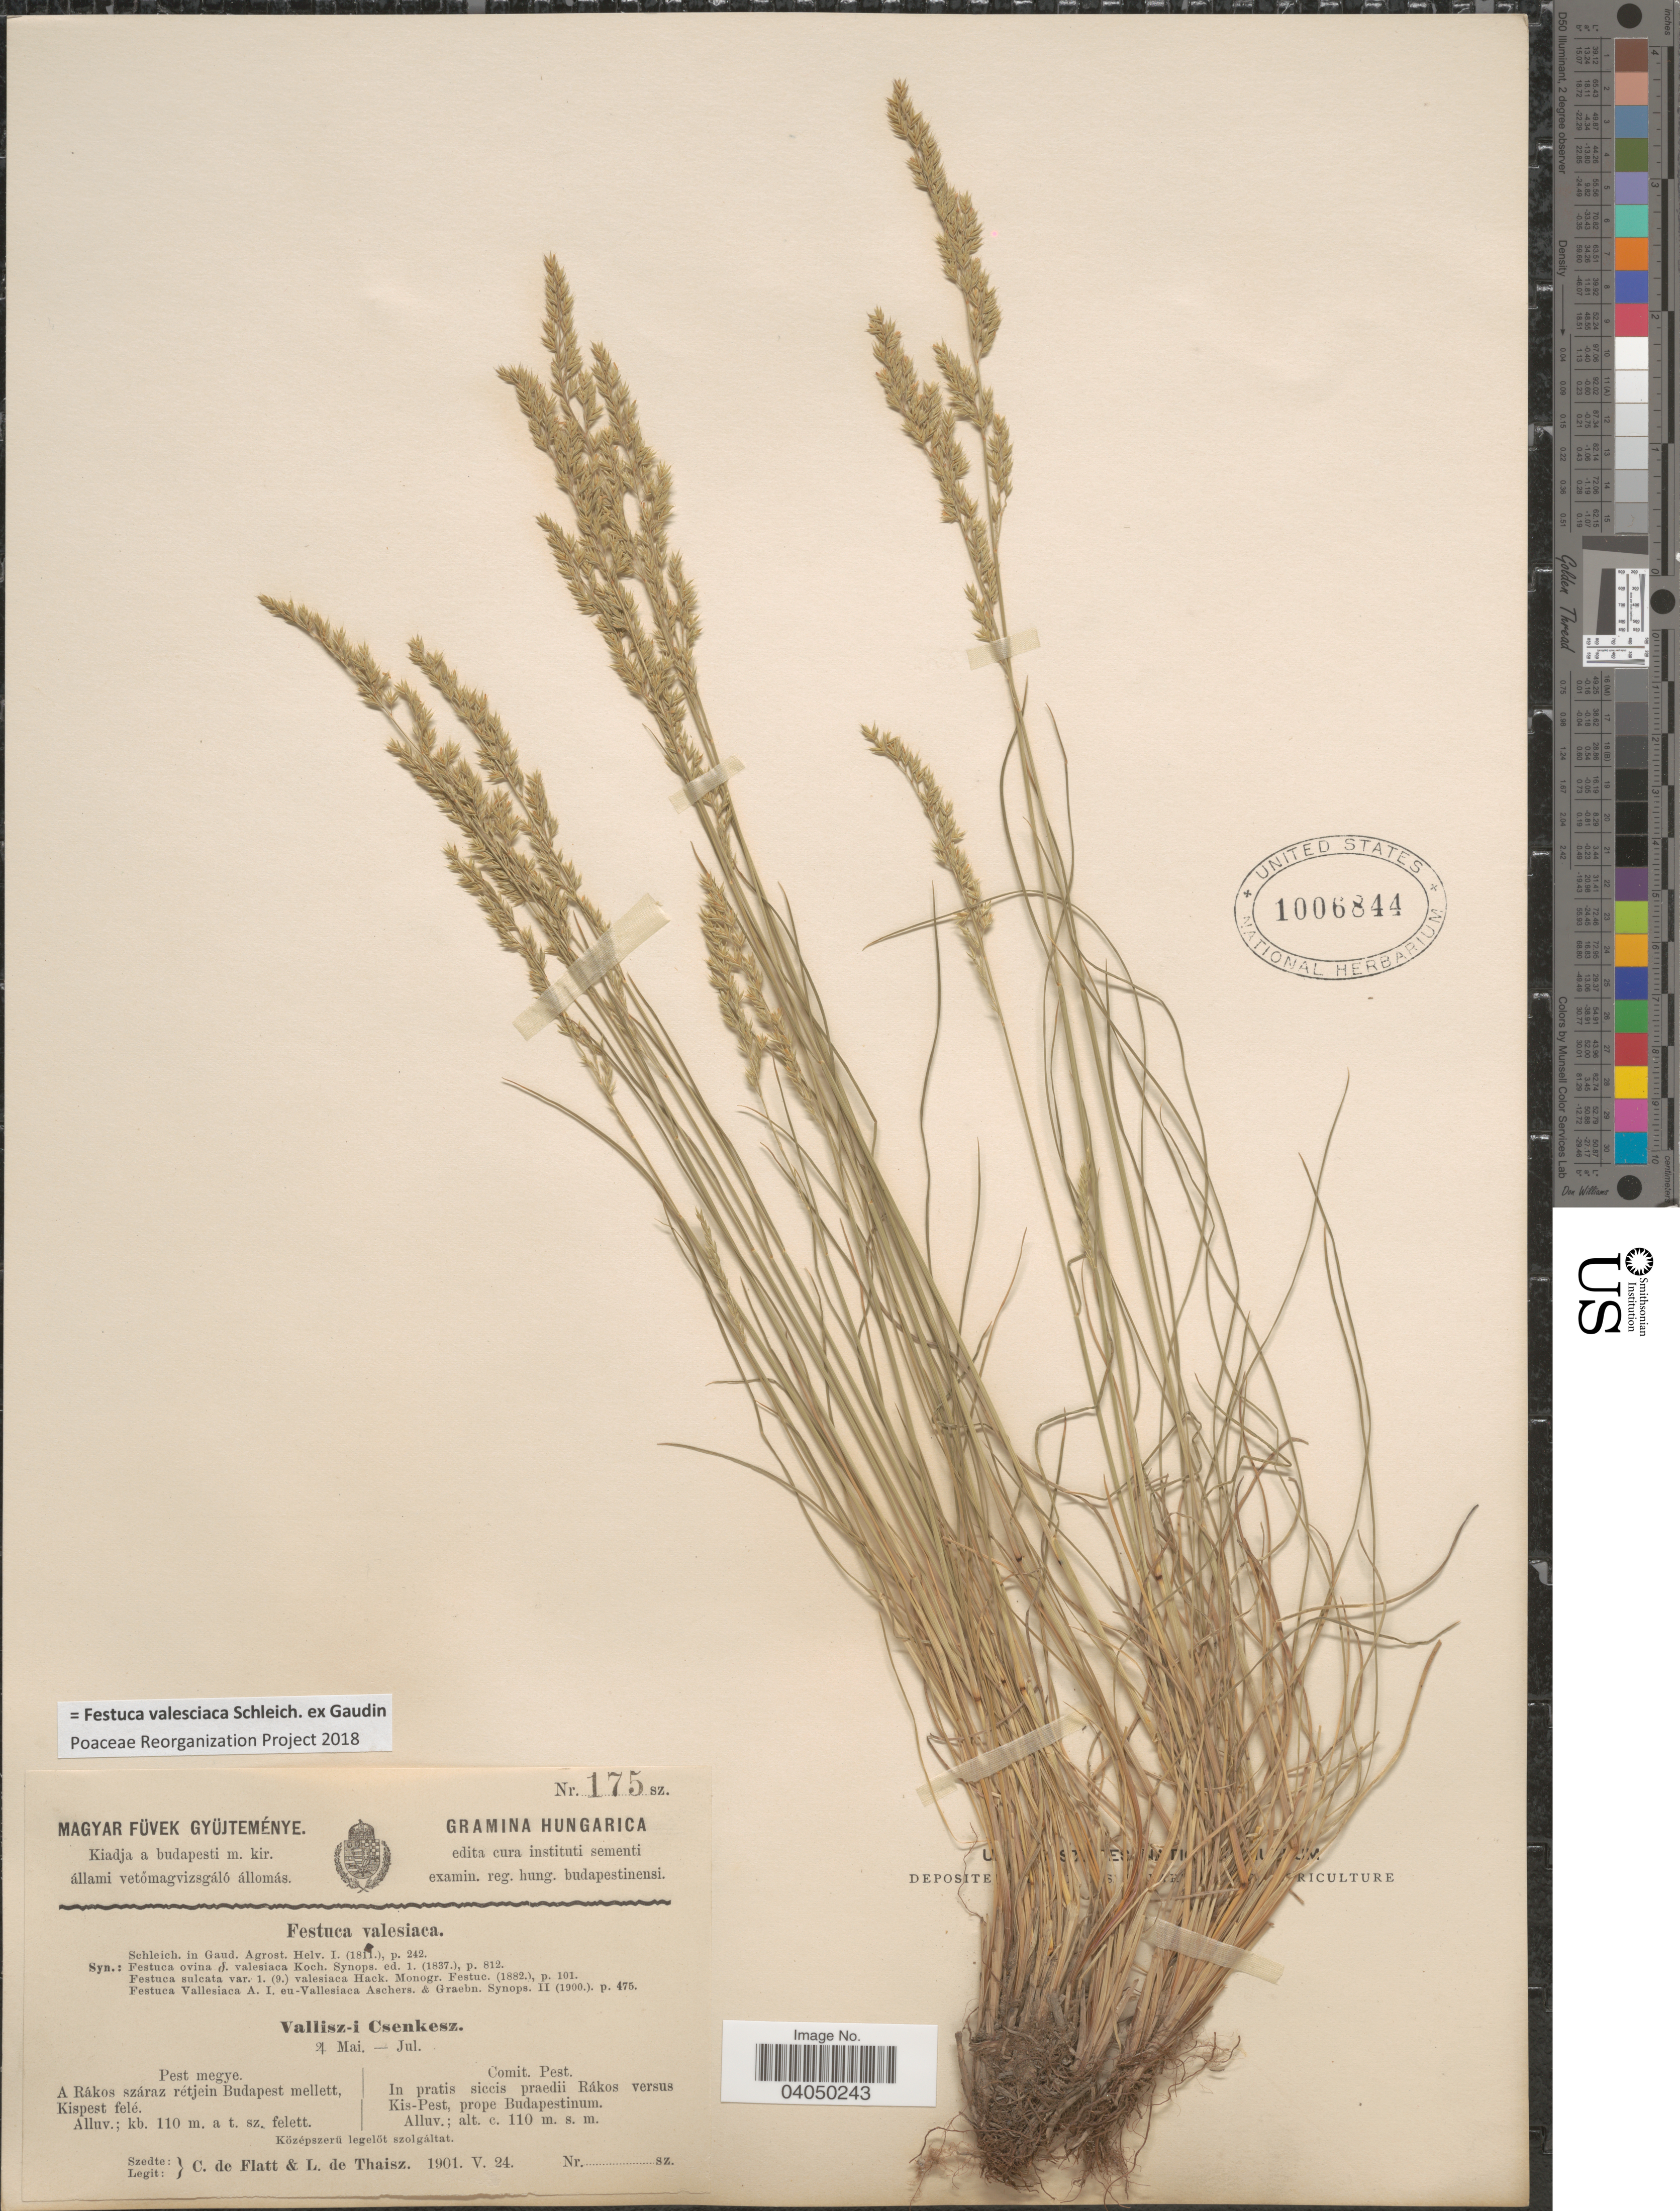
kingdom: Plantae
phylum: Tracheophyta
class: Liliopsida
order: Poales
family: Poaceae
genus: Festuca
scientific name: Festuca valesiaca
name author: Schleich. ex Gaudin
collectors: C. de Flatt & L. Thaisz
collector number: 175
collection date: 1901-05-24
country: Hungary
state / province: Pest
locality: Comit. Pest. In pratis siccis praedii Rákos versus Kis-Pest, prope Budapestinum.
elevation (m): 110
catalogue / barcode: US 1006844